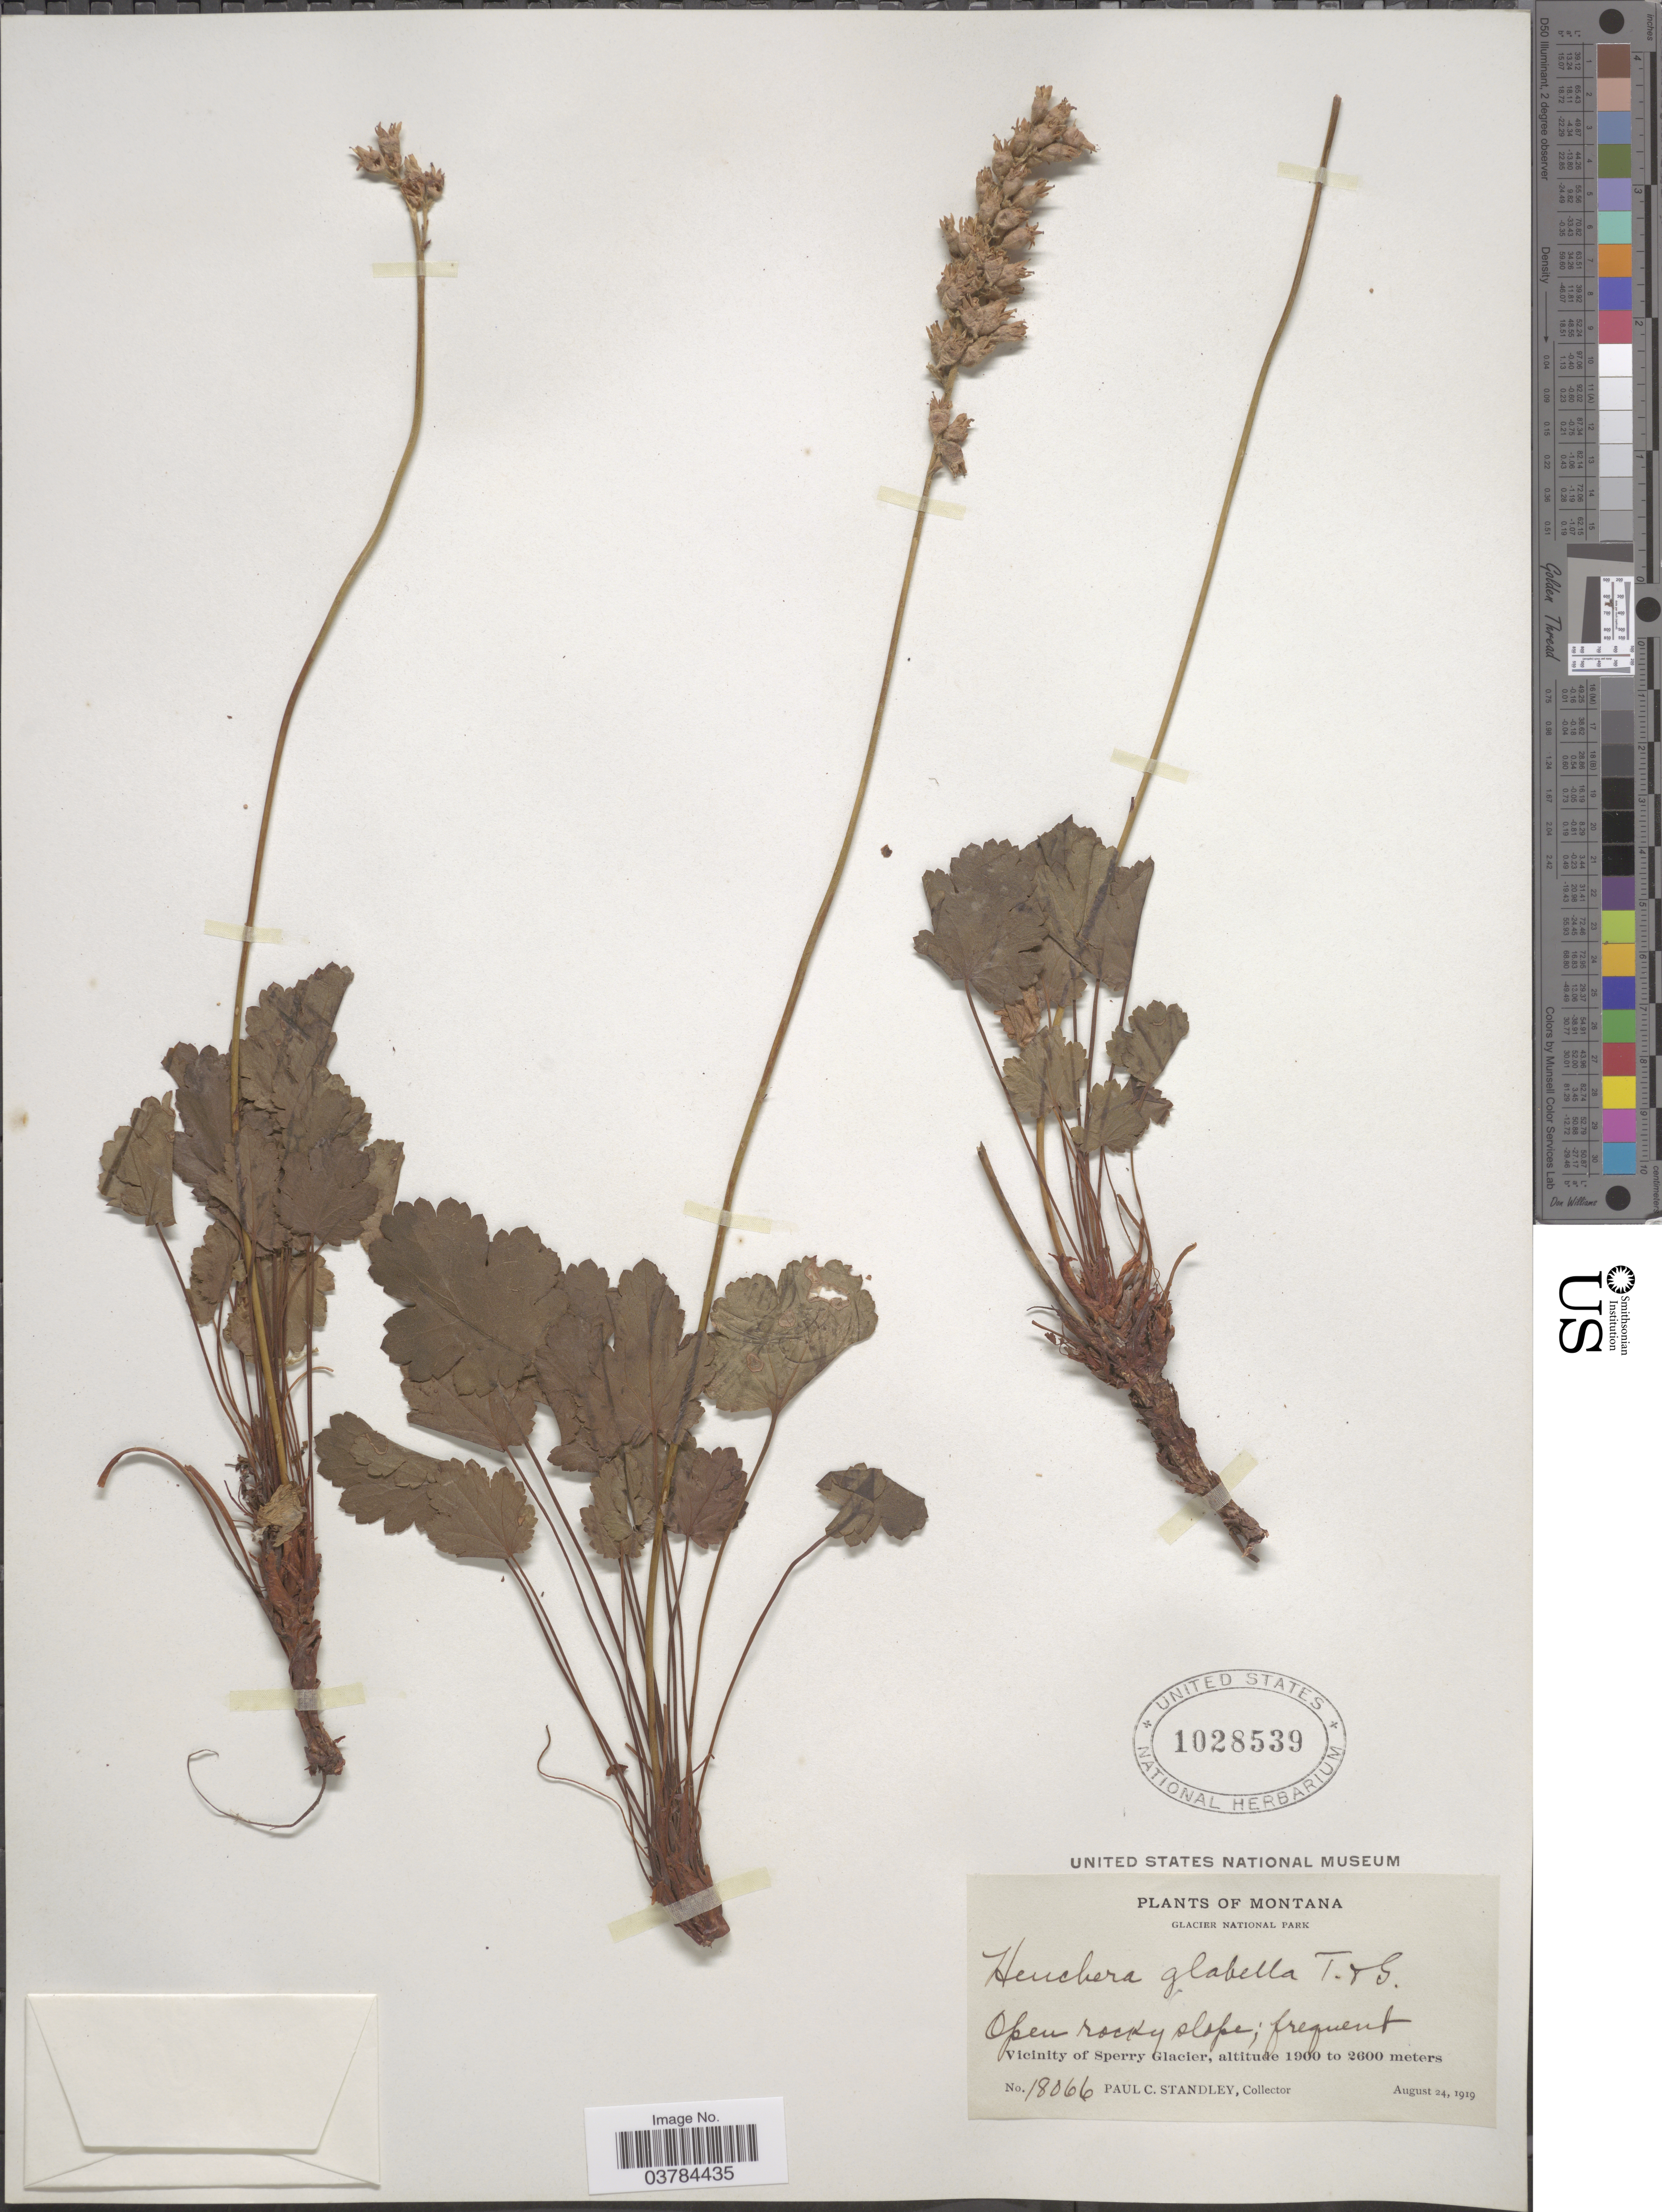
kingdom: Plantae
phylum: Tracheophyta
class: Magnoliopsida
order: Saxifragales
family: Saxifragaceae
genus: Heuchera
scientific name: Heuchera glabella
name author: Torr. & A. Gray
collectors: P. C. Standley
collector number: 18066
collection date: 1919-08-24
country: United States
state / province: Montana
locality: Glacier National Park. Vicinity of Sperry Glacier.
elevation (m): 1900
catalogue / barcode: US 1028539